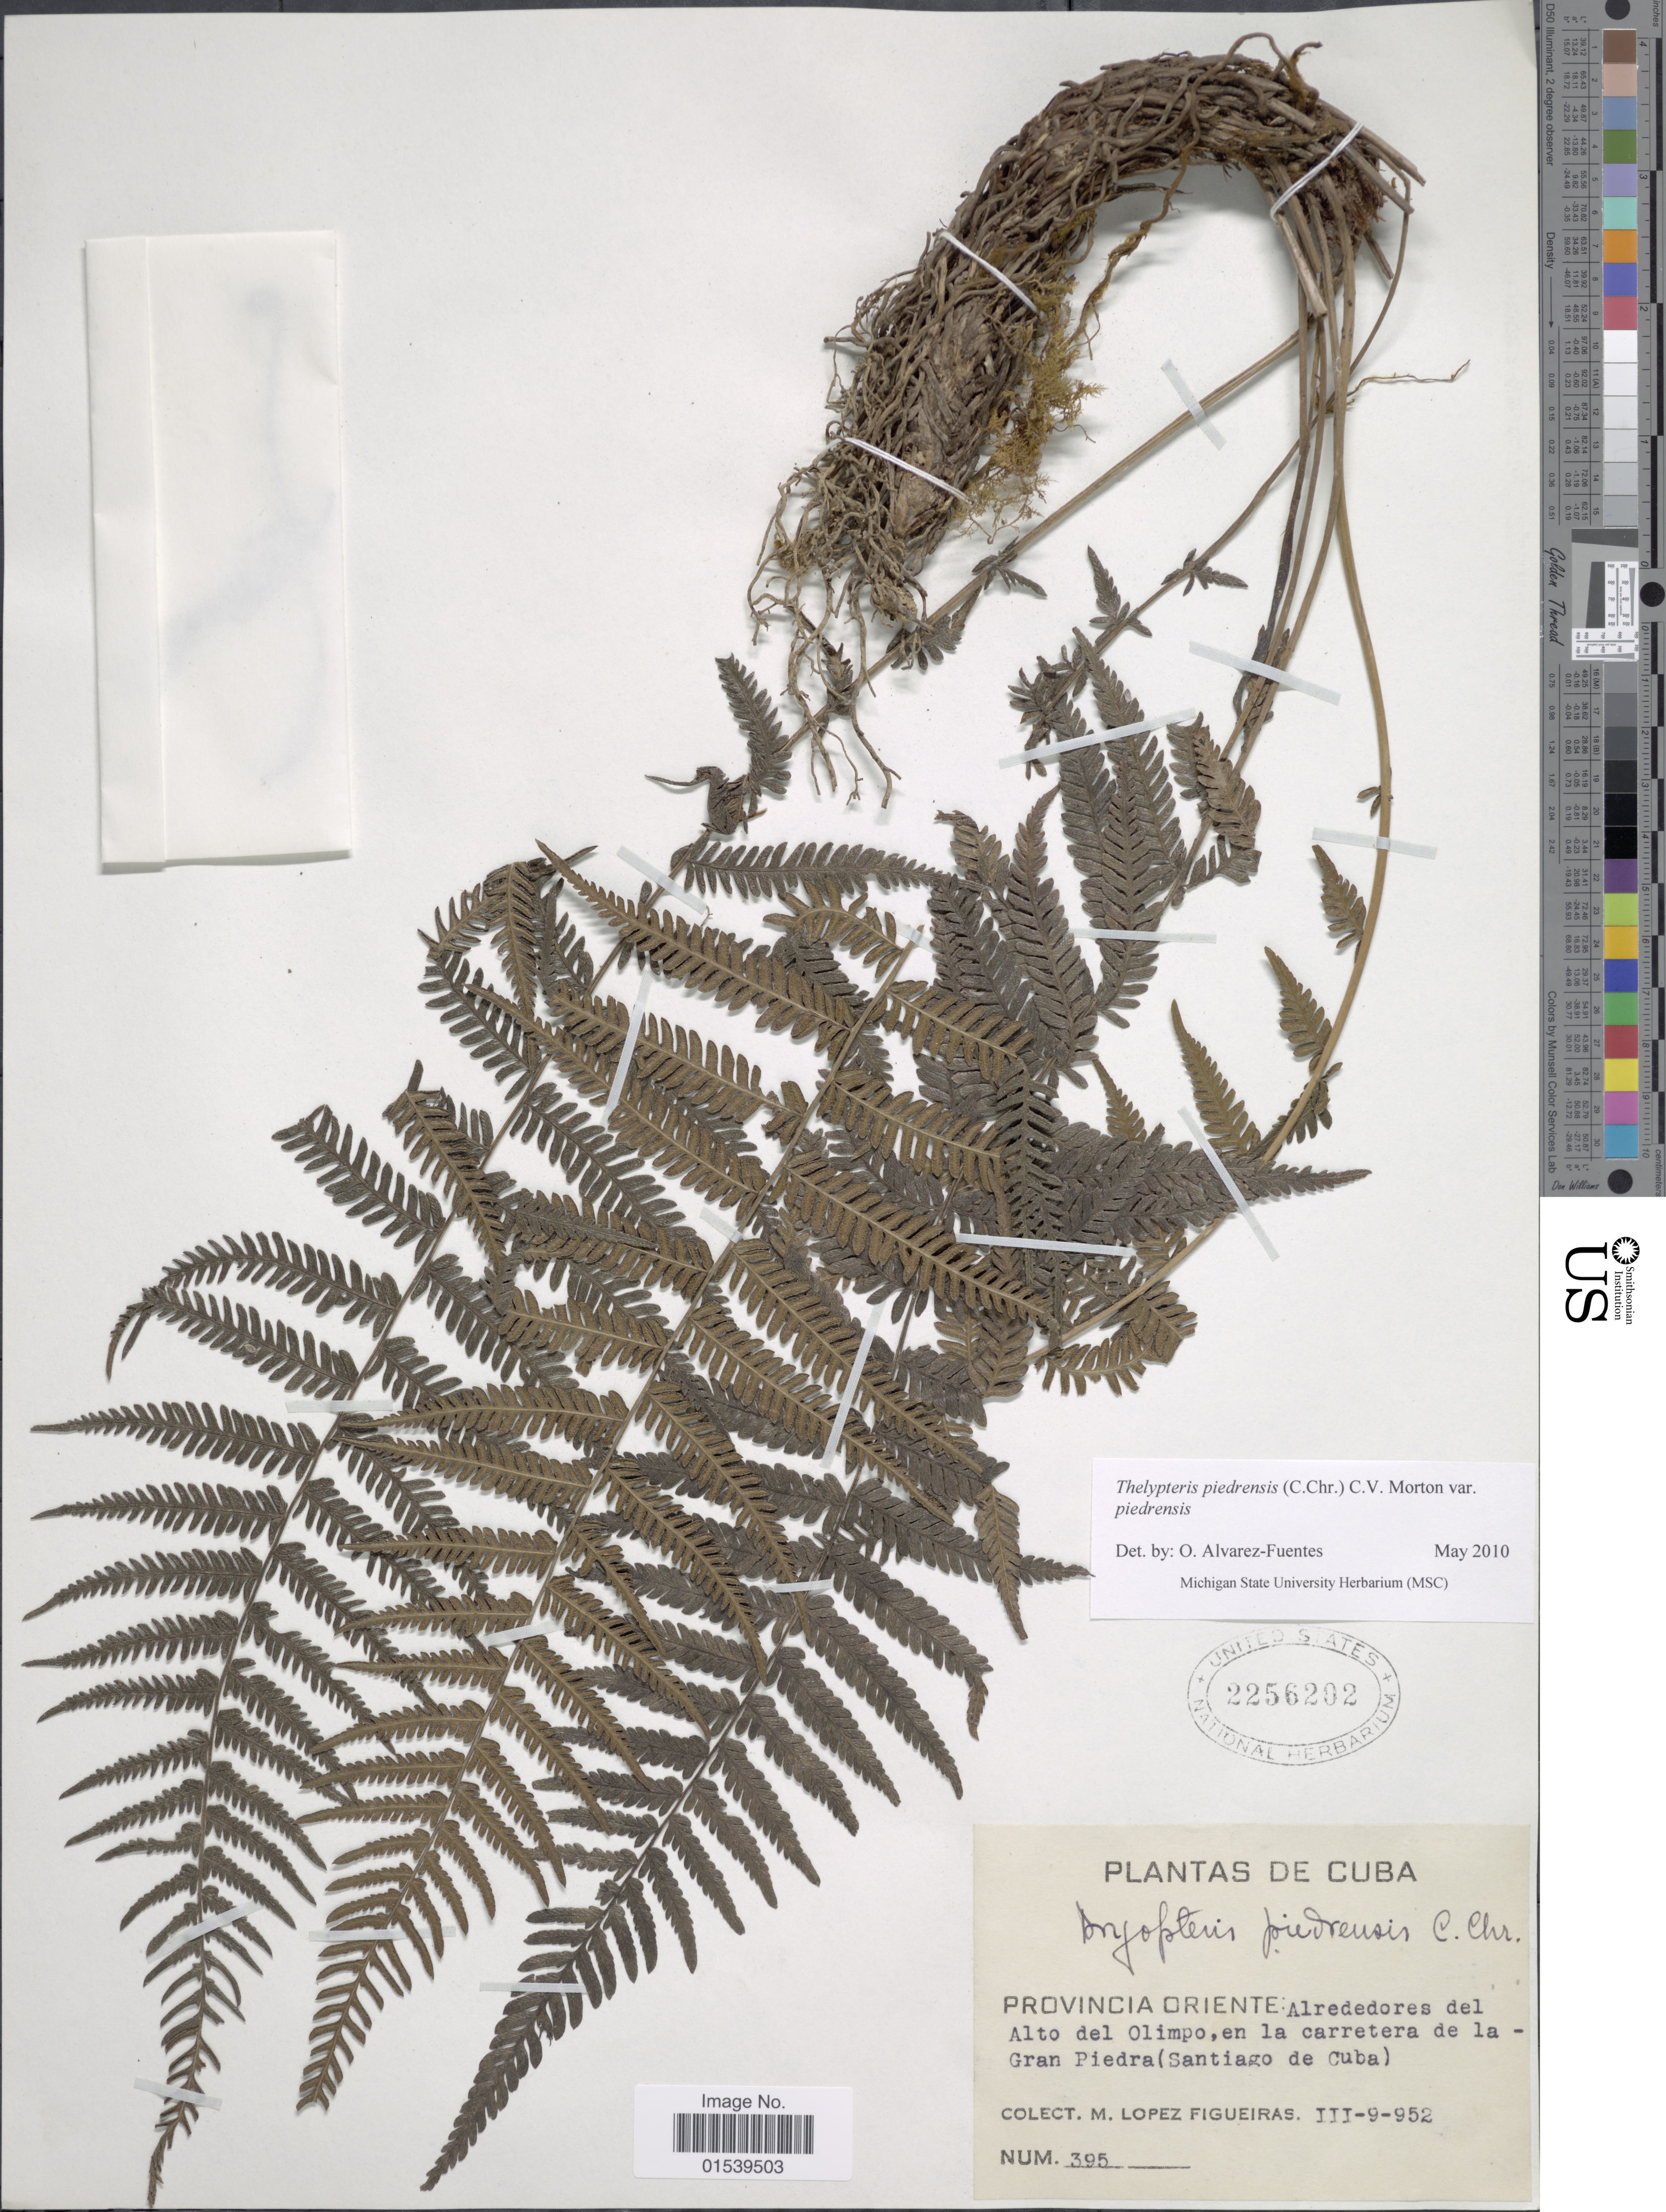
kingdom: Plantae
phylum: Tracheophyta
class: Polypodiopsida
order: Polypodiales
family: Thelypteridaceae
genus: Amauropelta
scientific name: Amauropelta piedrensis (C. Chr.) comb. nov., ined 2015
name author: (C. Chr.)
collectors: M. López Figueiras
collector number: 395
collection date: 1952-03-09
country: Cuba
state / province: Oriente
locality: Provincia Oriente: Alrededores del Alto del Olimpo, en la carretera de la Gran Piedra (Santiago de Cuba)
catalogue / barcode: US 2256202